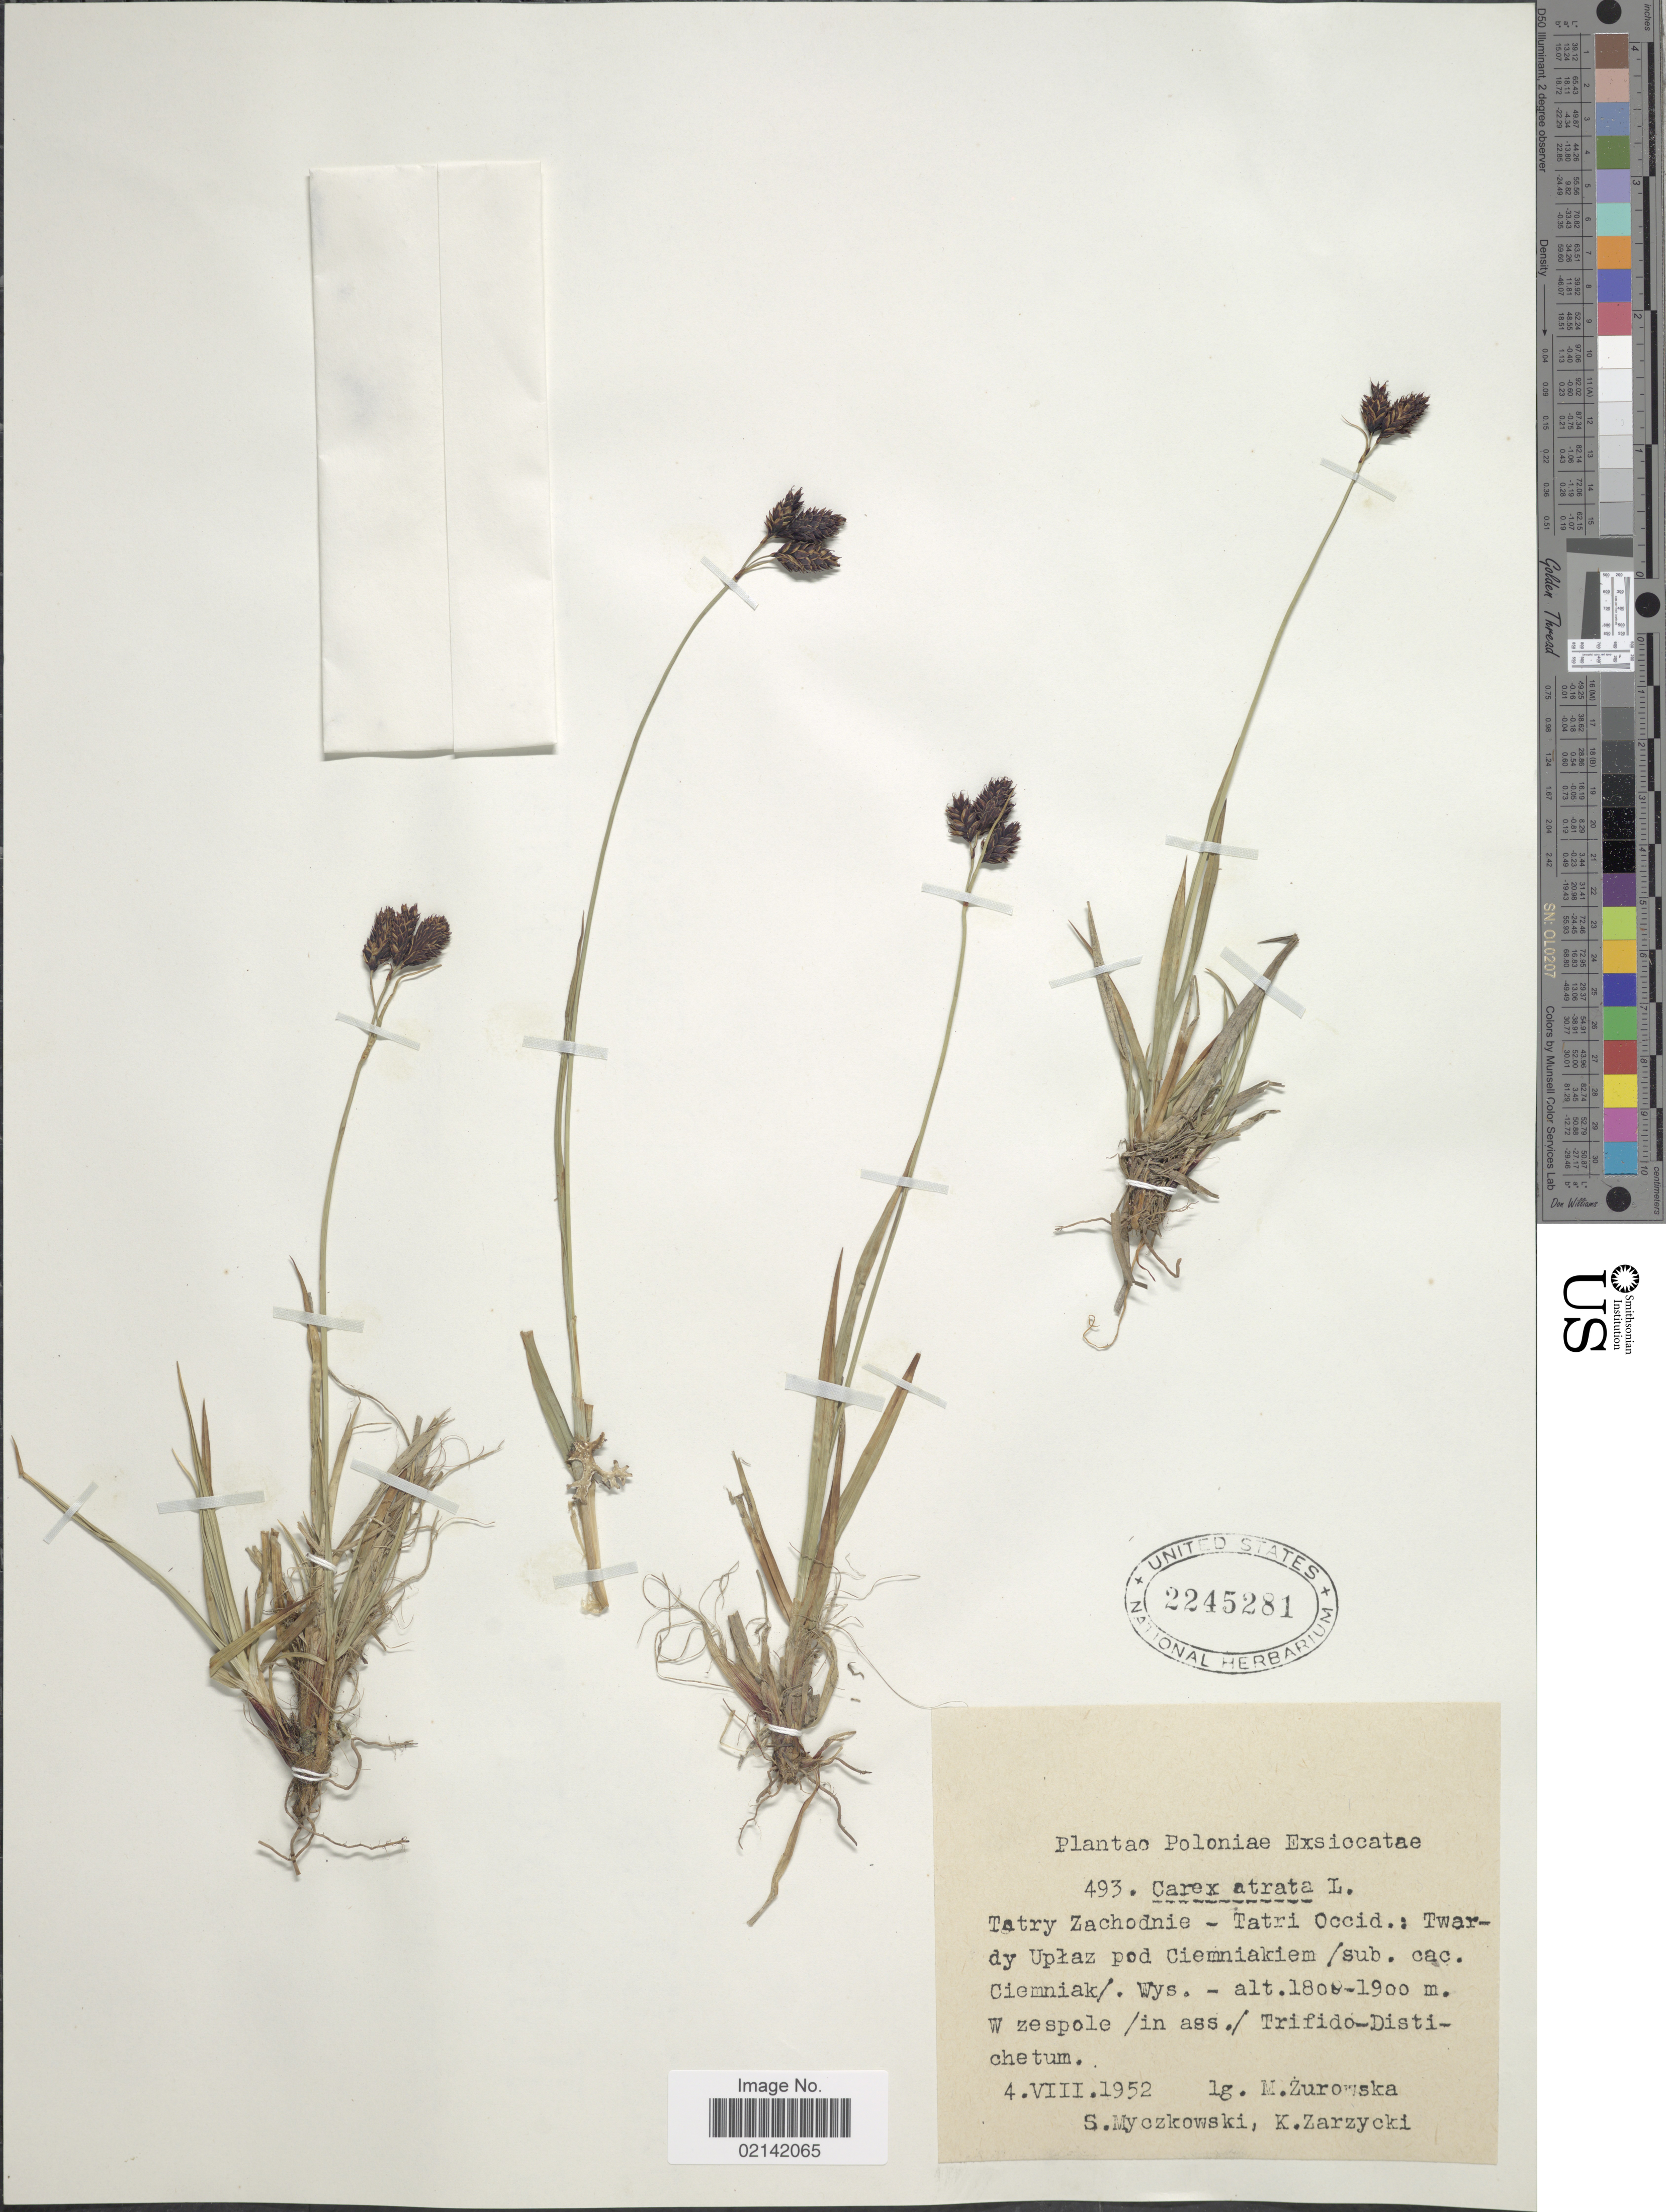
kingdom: Plantae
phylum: Tracheophyta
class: Liliopsida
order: Poales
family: Cyperaceae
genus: Carex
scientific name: Carex atrata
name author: L.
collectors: M. Zurowska, S. Myczkowski & K. Zarzycki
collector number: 493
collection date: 1952-08-04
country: Poland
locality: Poloniae, Tatry Zachodnie, Tatri Occid.: Twardy Uplaz pod Ciemniakiem, sub. cac. Ciemniak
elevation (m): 1800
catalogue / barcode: US 2245281